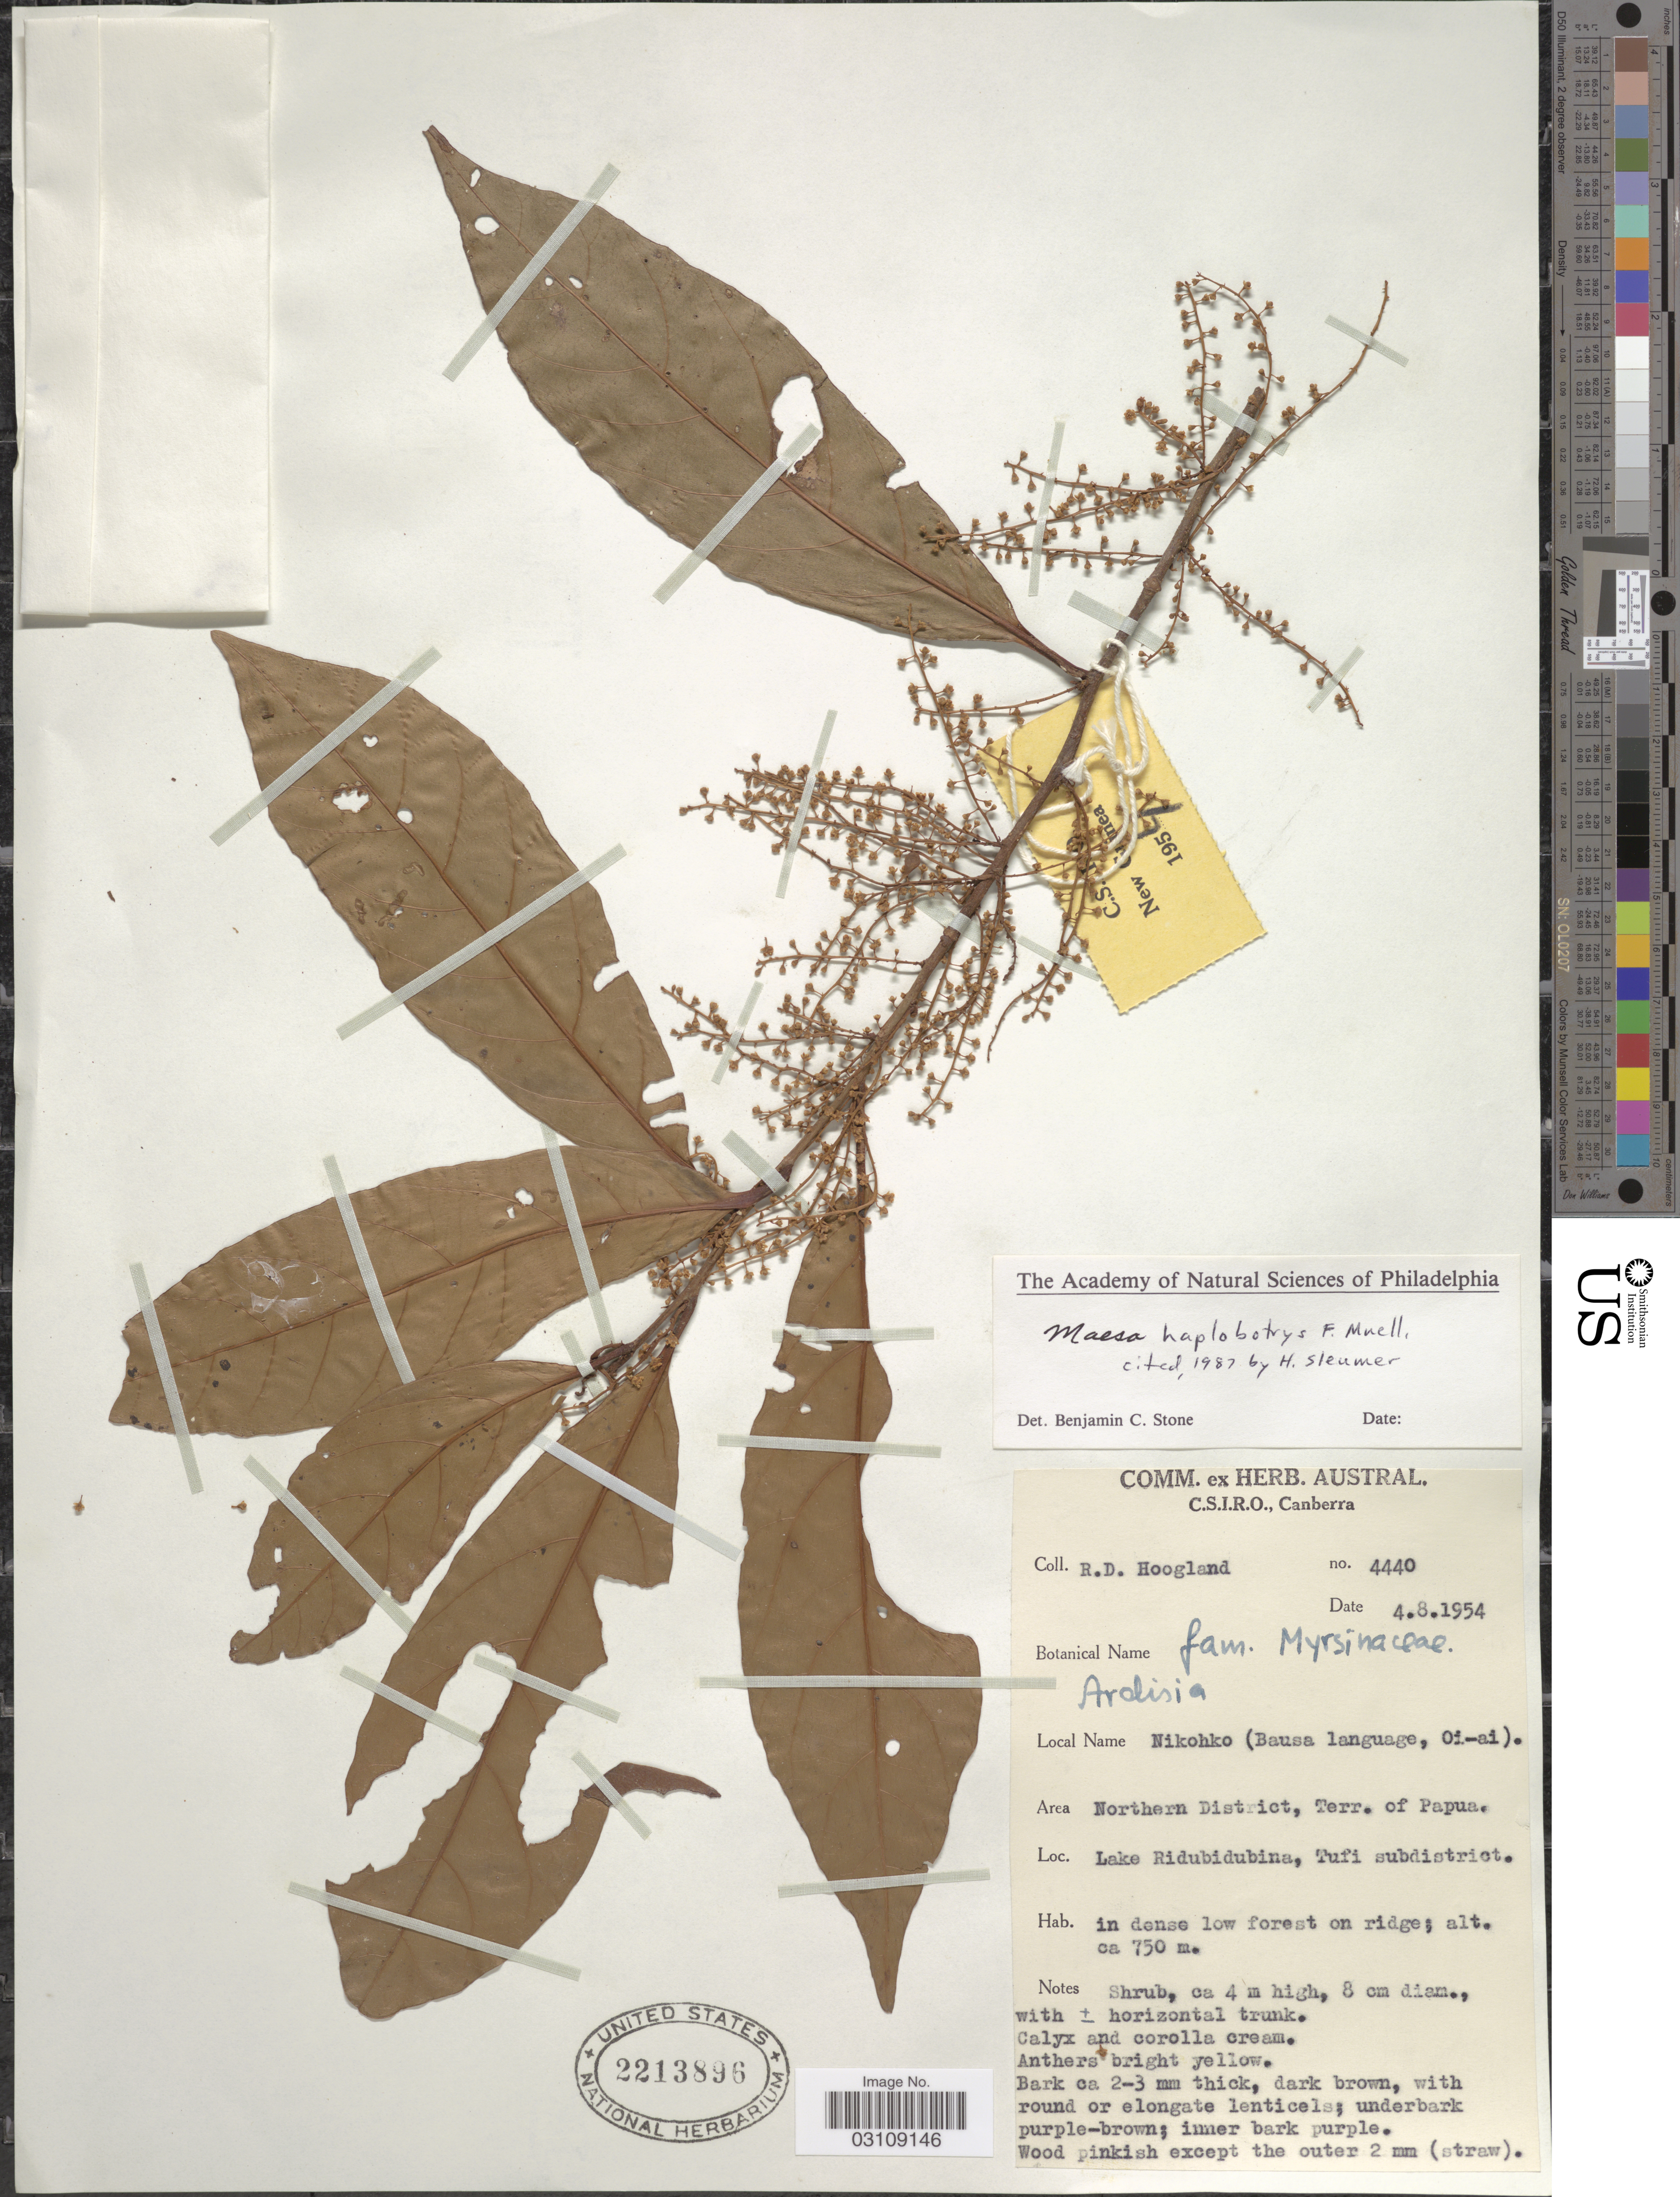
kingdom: Plantae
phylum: Tracheophyta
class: Magnoliopsida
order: Ericales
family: Primulaceae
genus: Maesa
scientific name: Maesa haplobotrys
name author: F. Muell.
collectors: R. D. Hoogland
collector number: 4440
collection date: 1954-08-04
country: Papua New Guinea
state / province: Northern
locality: Area Northern District, Terr. of Papua. Lake Ridubidubina, Tufi subdistrict.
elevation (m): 750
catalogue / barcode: US 2213896